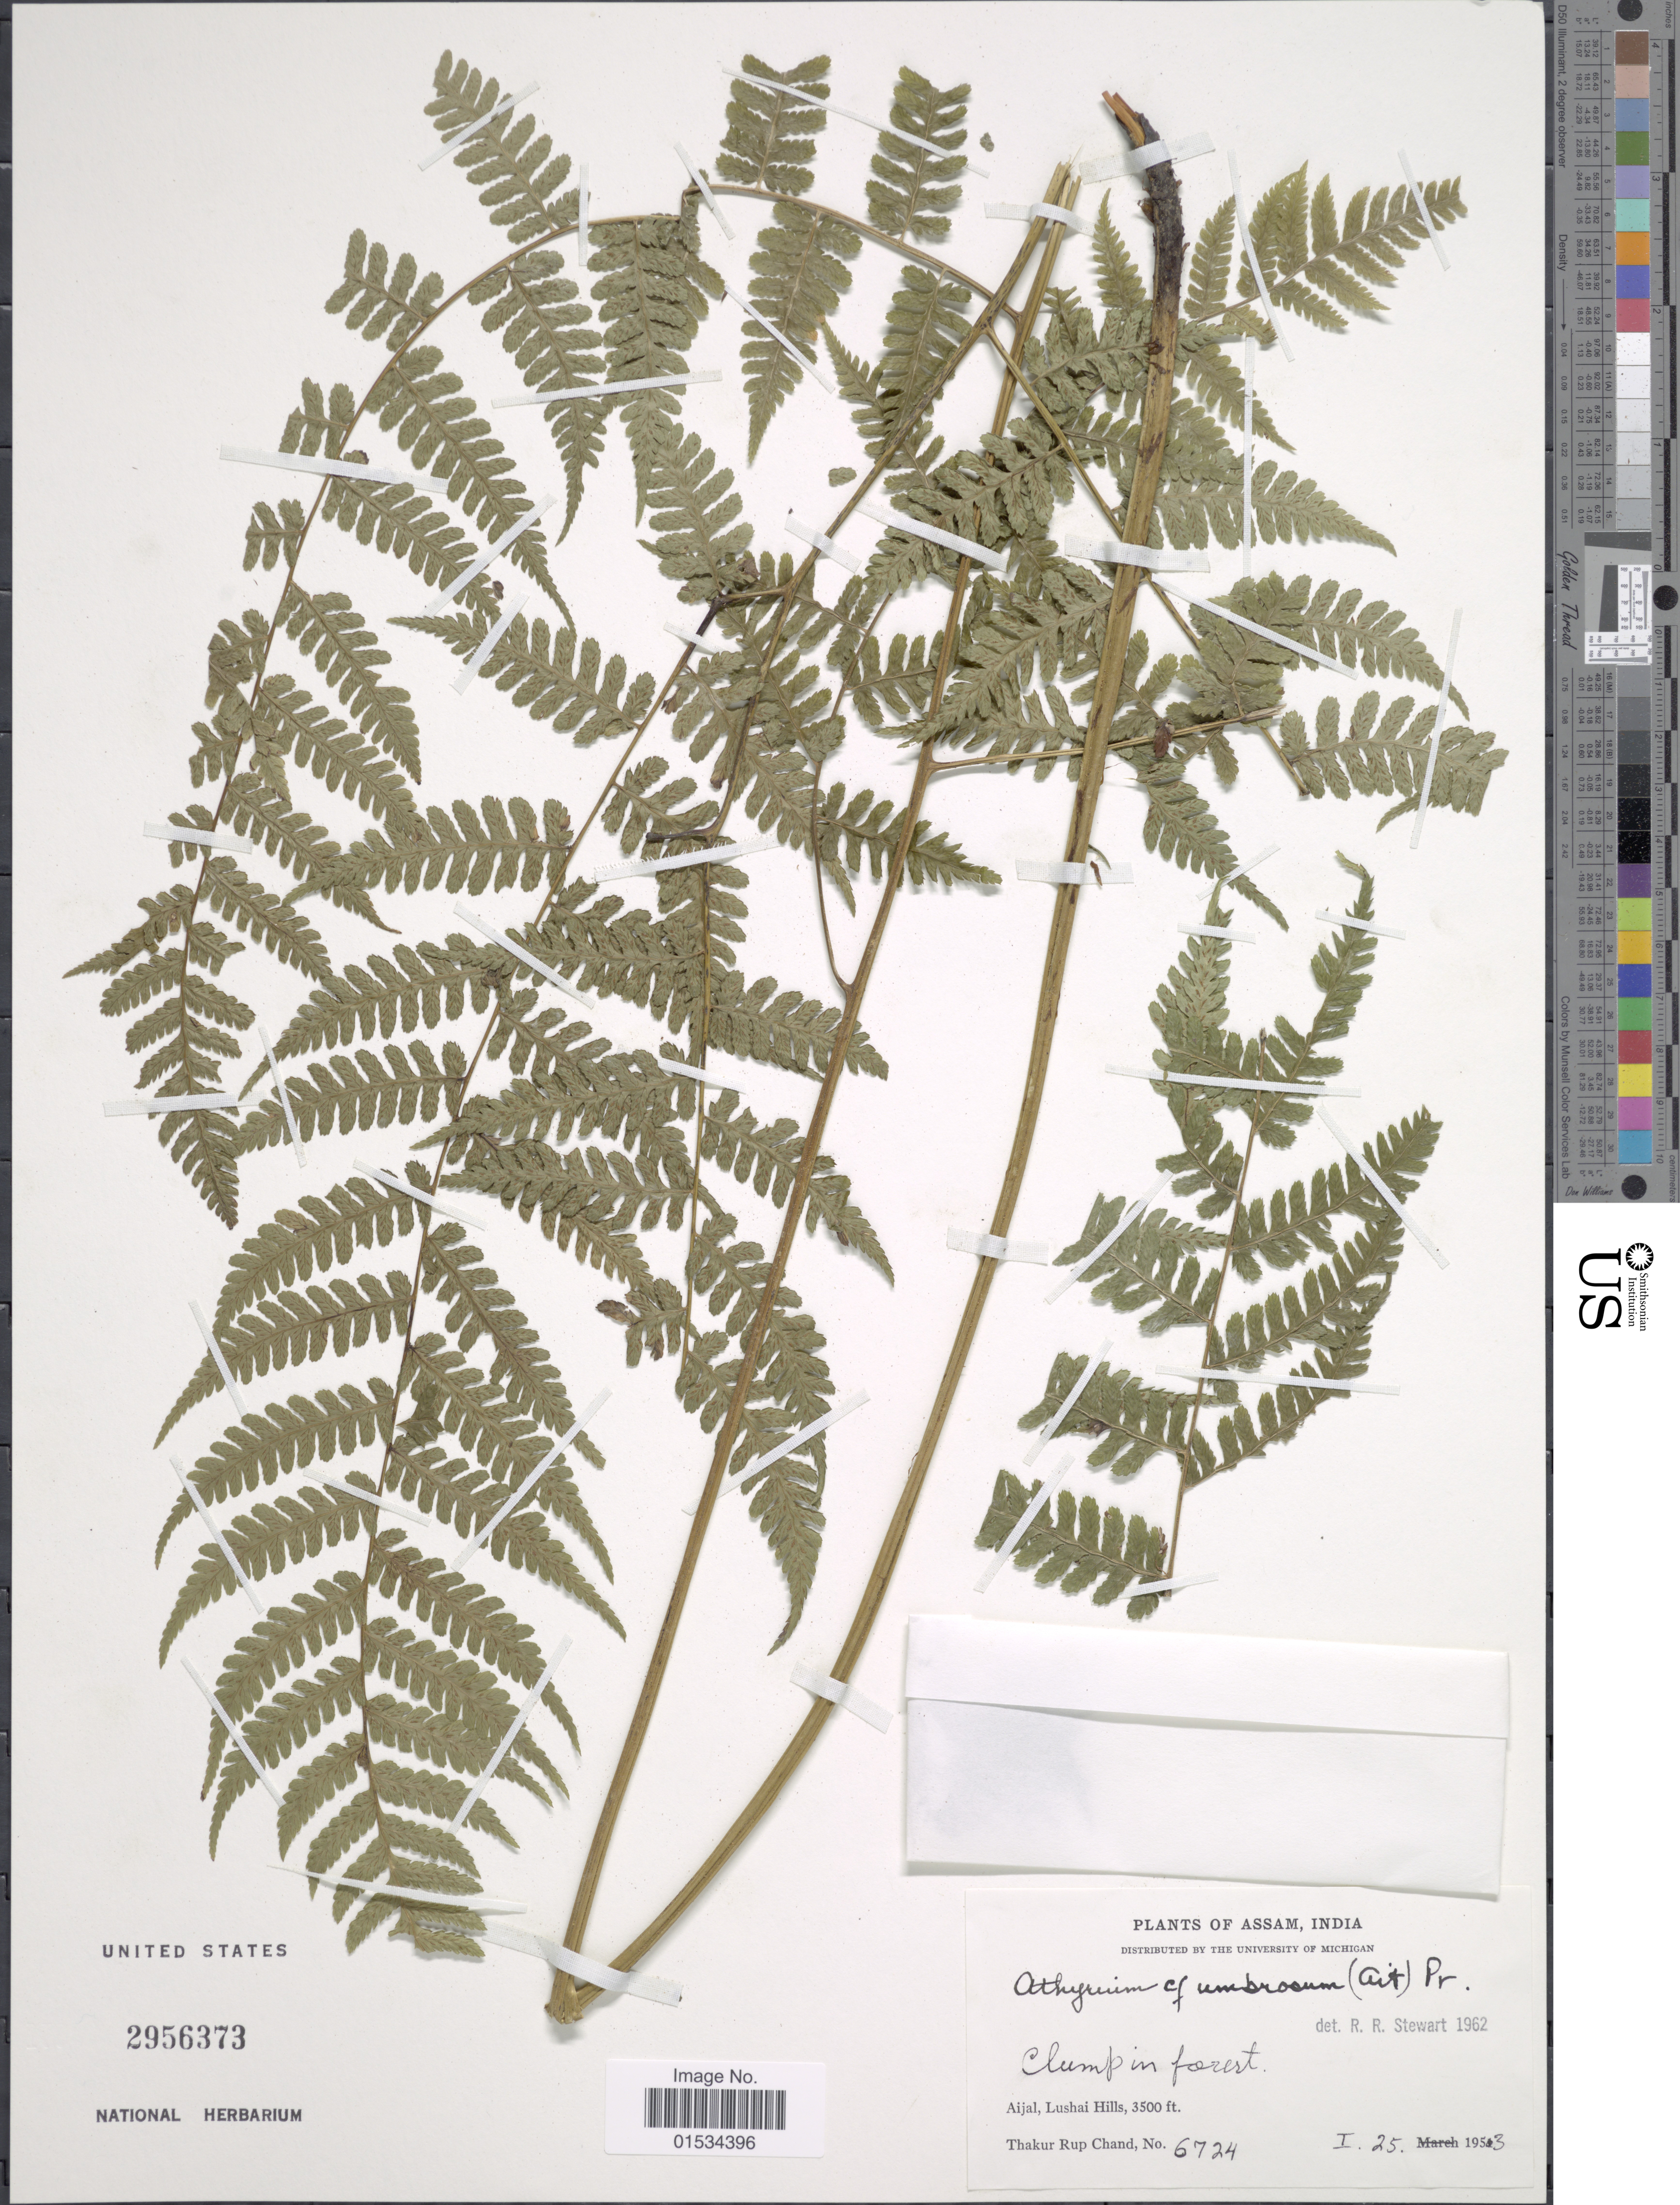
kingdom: Plantae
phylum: Tracheophyta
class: Polypodiopsida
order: Polypodiales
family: Athyriaceae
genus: Diplazium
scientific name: Diplazium umbrosum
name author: Willd.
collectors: T. R. Chand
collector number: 6724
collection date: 1953-01-25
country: India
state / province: Assam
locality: Aijal, Lushai Hills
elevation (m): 1067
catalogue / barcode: US 2956373